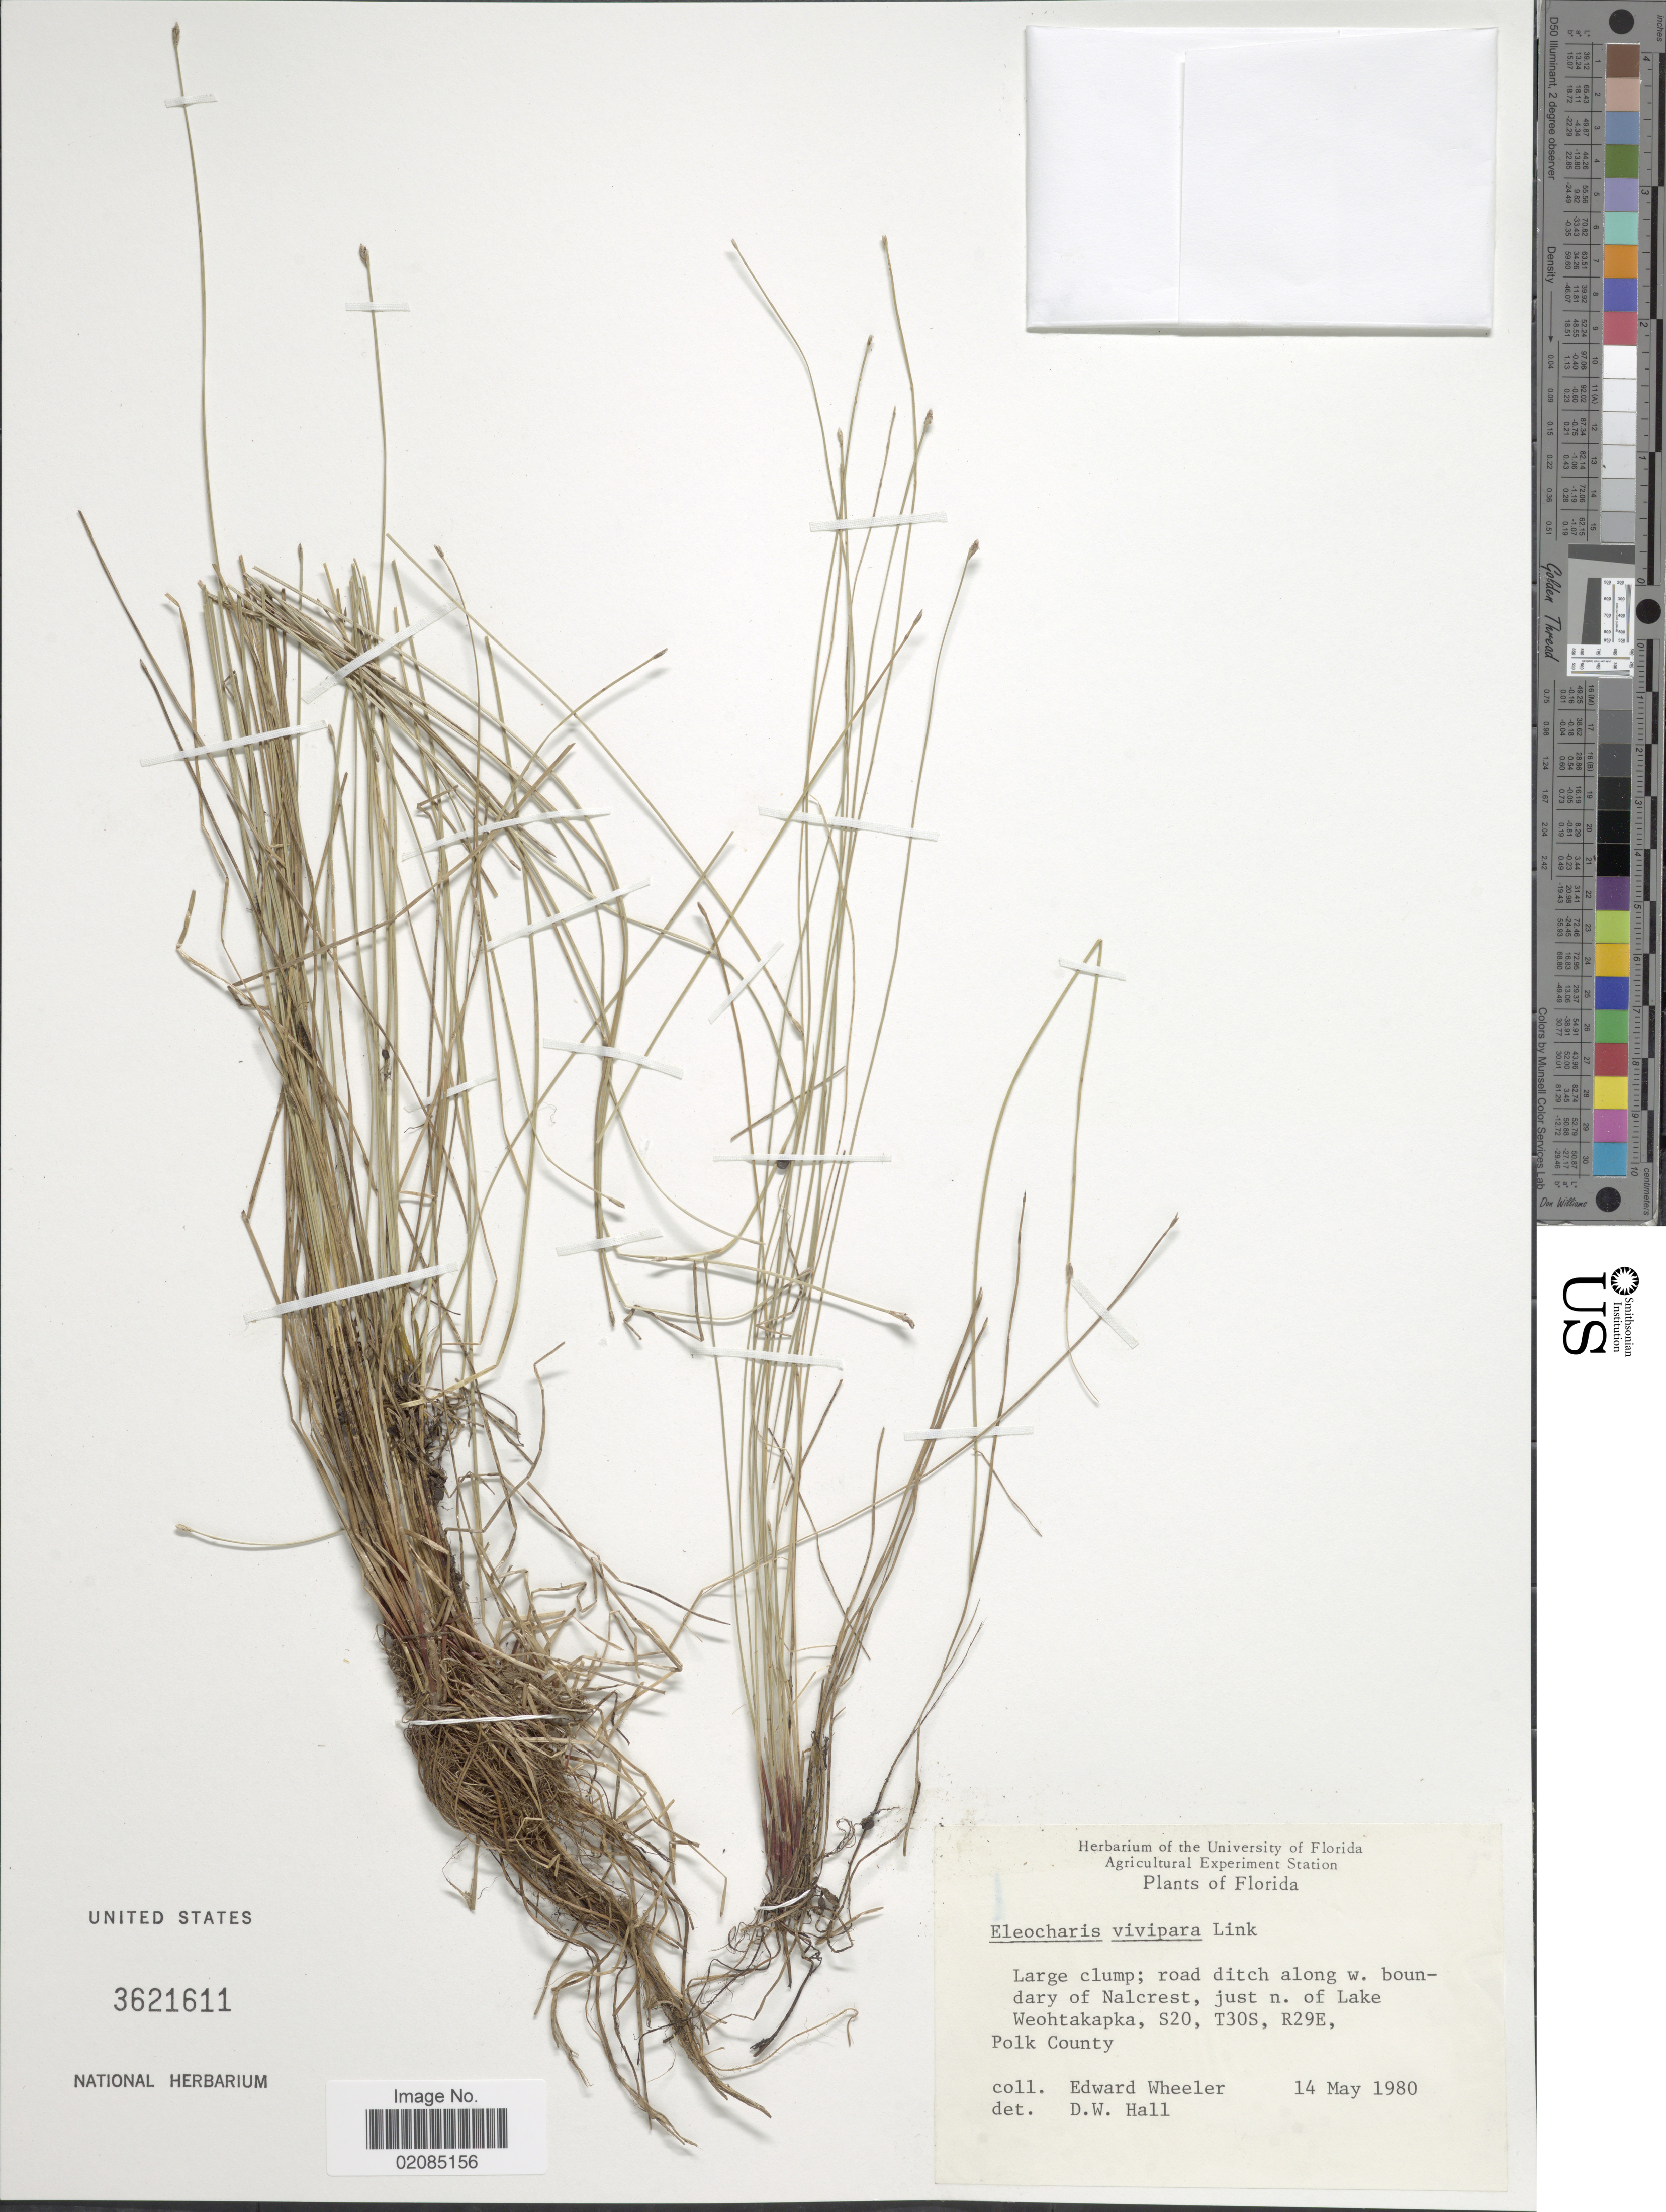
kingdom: Plantae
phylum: Tracheophyta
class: Liliopsida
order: Poales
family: Cyperaceae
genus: Eleocharis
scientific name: Eleocharis vivipara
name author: Link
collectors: E. Wheeler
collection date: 1980-05-14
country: United States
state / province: Florida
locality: Large clump; road ditch along w. boundary of Nalcrest, just n. of Lake Weohtakapka, S20, T30S, R29E, Polk County.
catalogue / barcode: US 3621611